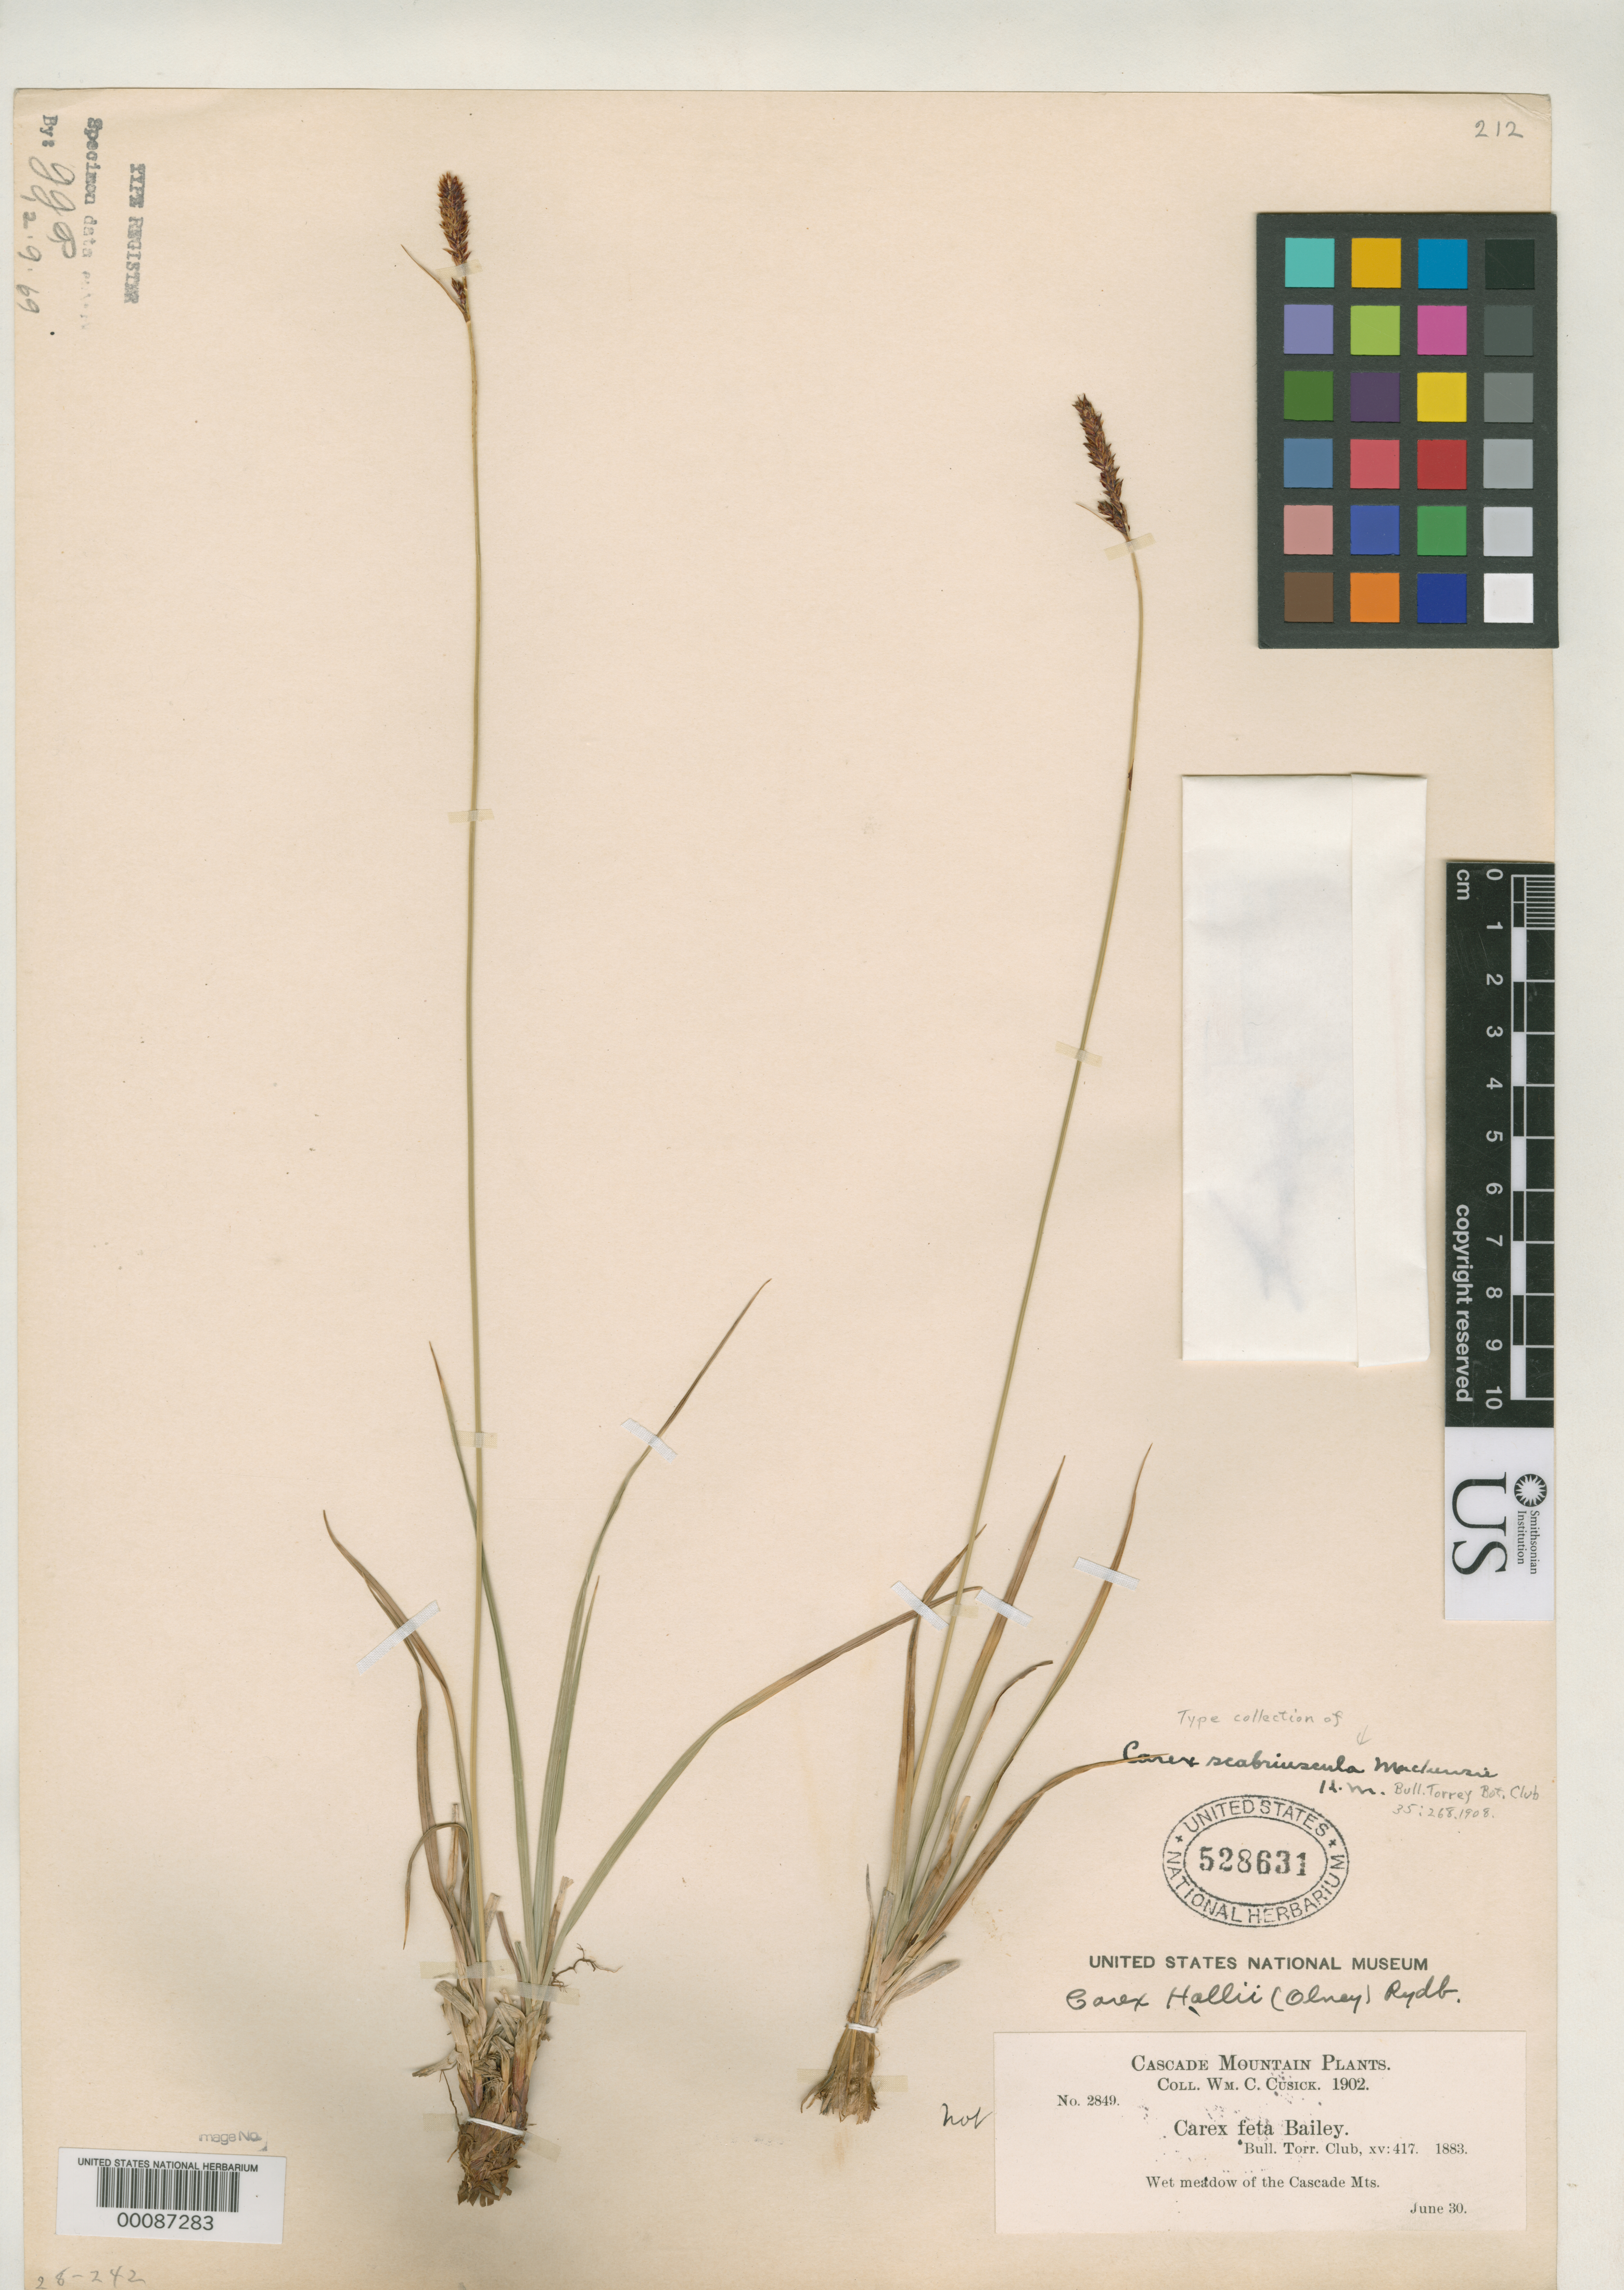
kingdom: Plantae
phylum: Tracheophyta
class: Liliopsida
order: Poales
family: Cyperaceae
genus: Carex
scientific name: Carex scabriuscula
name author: Mack.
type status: Isotype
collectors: W. C. Cusick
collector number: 2849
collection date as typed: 30 Jun 1902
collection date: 1902-06-30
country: United States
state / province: Washington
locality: Cascade Mountains.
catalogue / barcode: US 528631